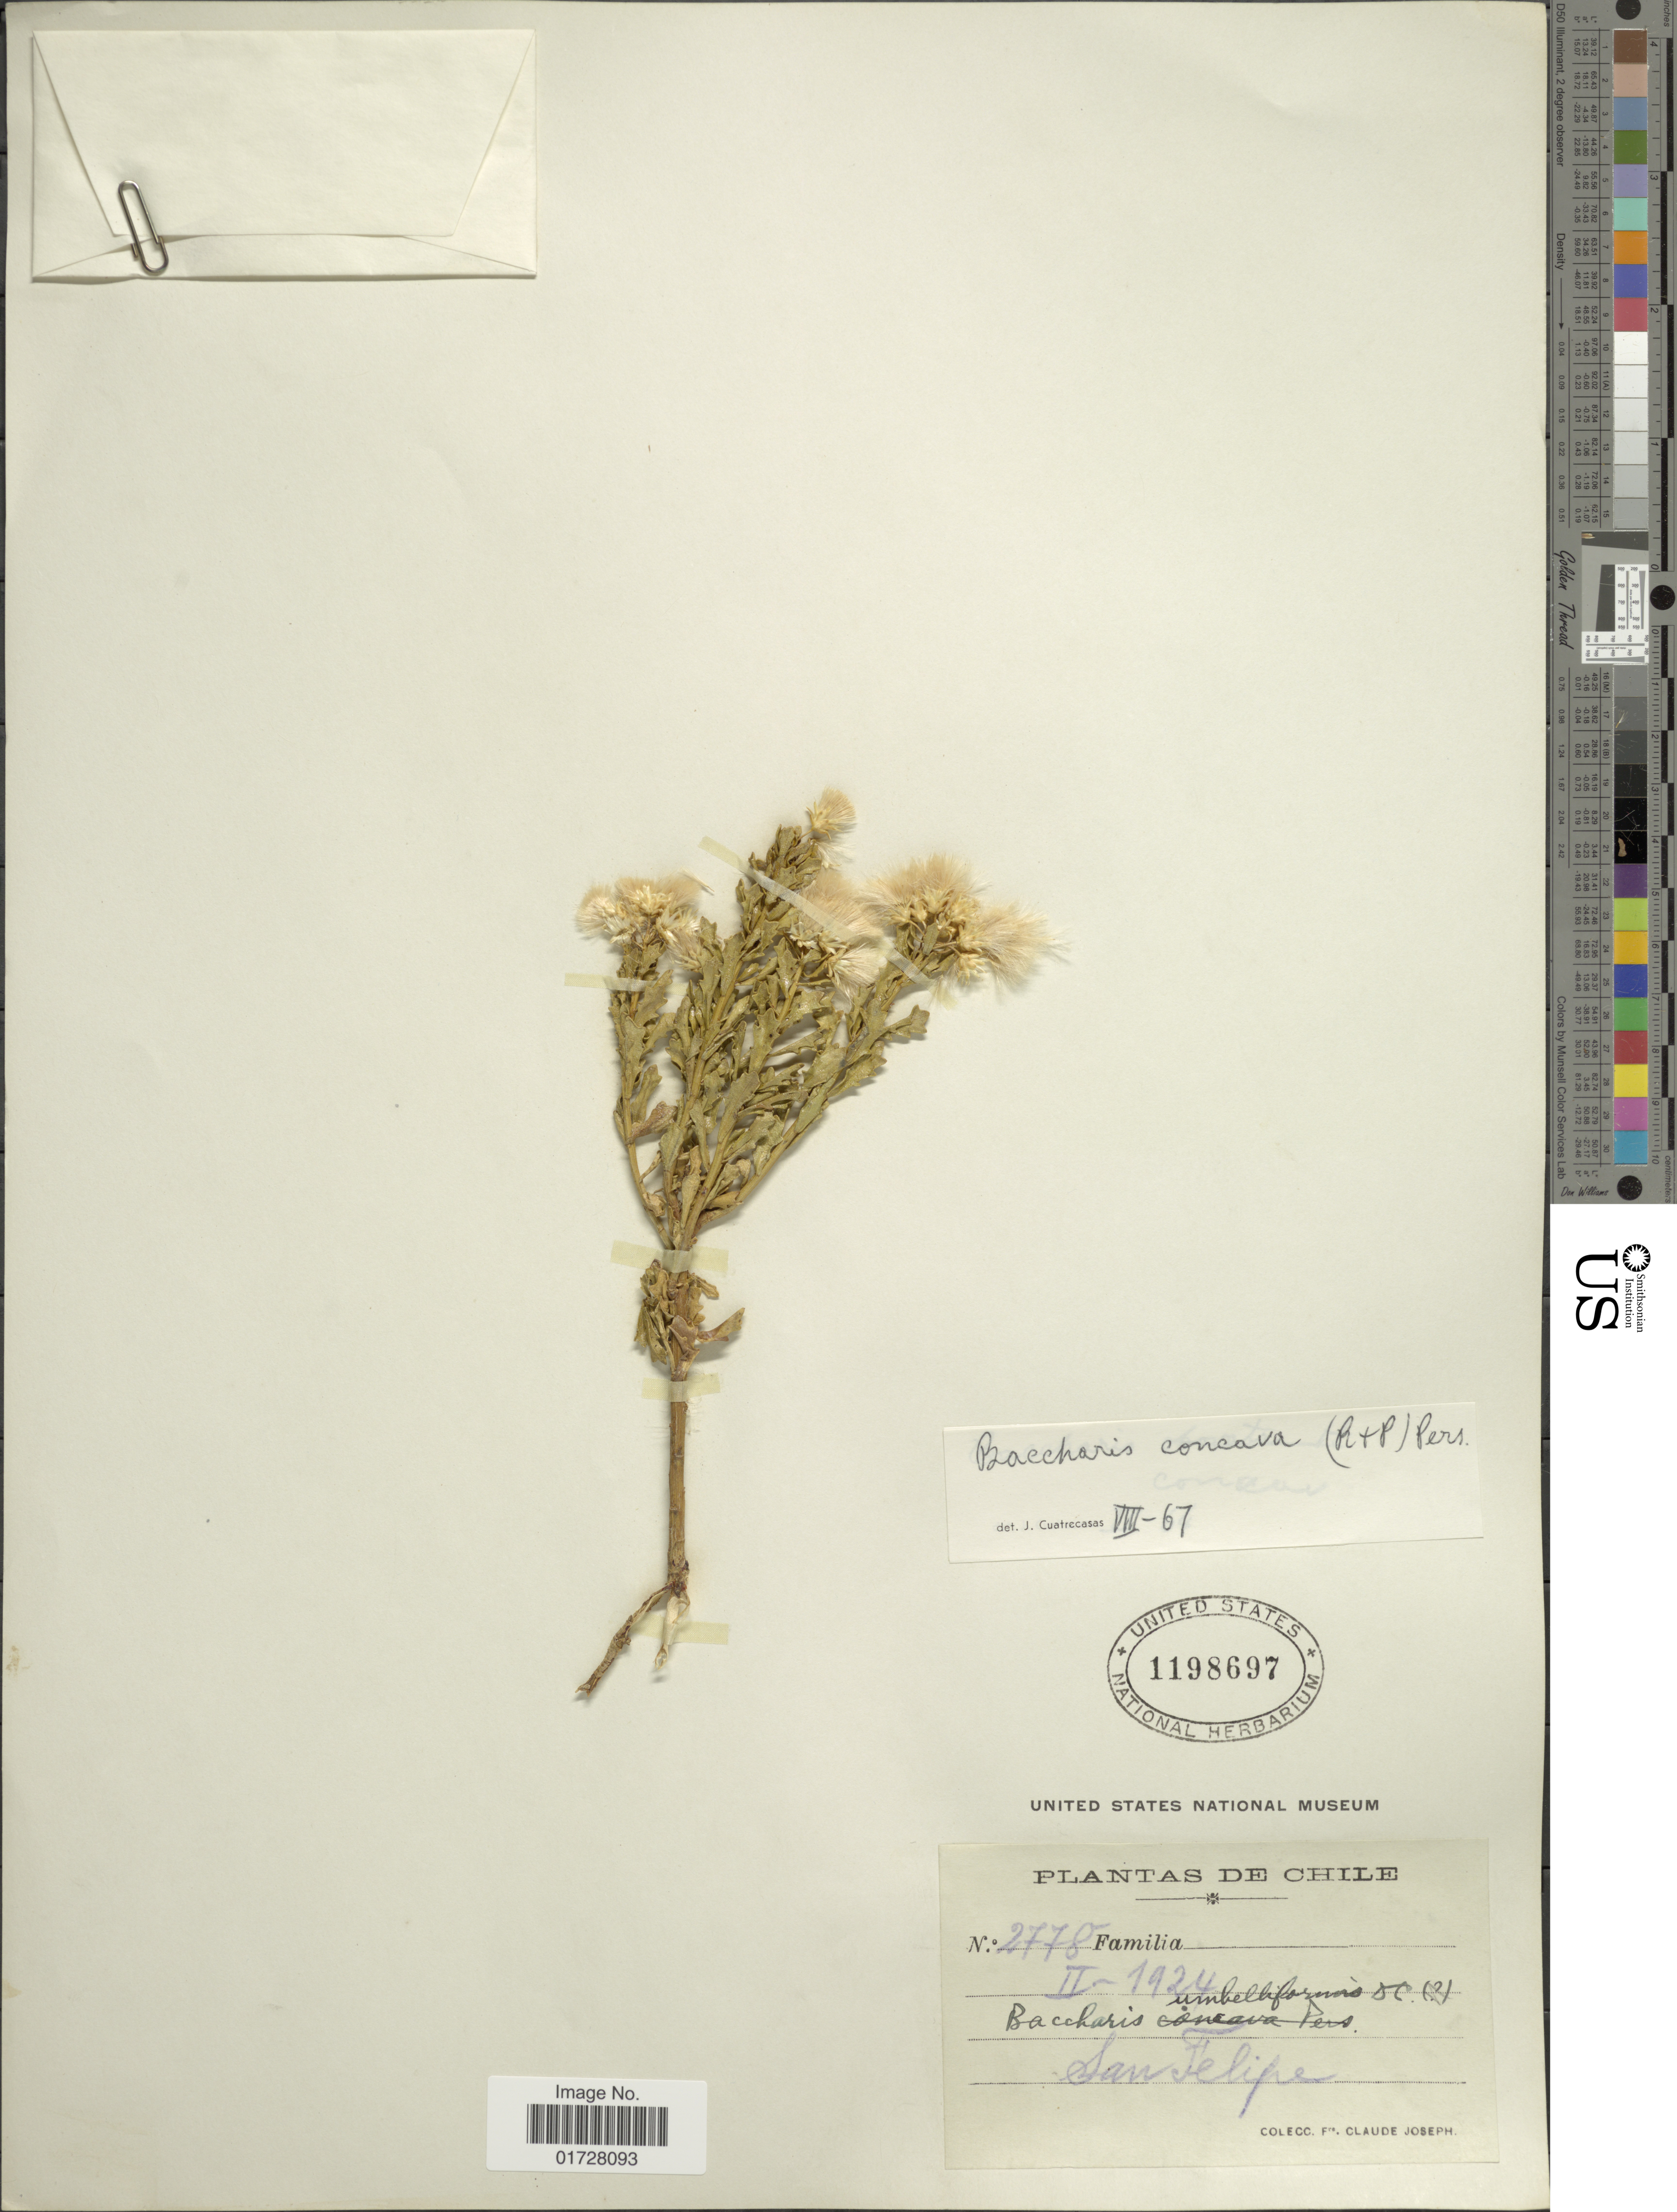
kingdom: Plantae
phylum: Tracheophyta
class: Magnoliopsida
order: Asterales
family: Asteraceae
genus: Baccharis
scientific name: Baccharis concava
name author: (Ruiz & Pav.) Pers.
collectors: Bro. Claude-Joseph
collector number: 2778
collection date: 1924-02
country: Chile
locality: San Felipe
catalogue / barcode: US 1198697